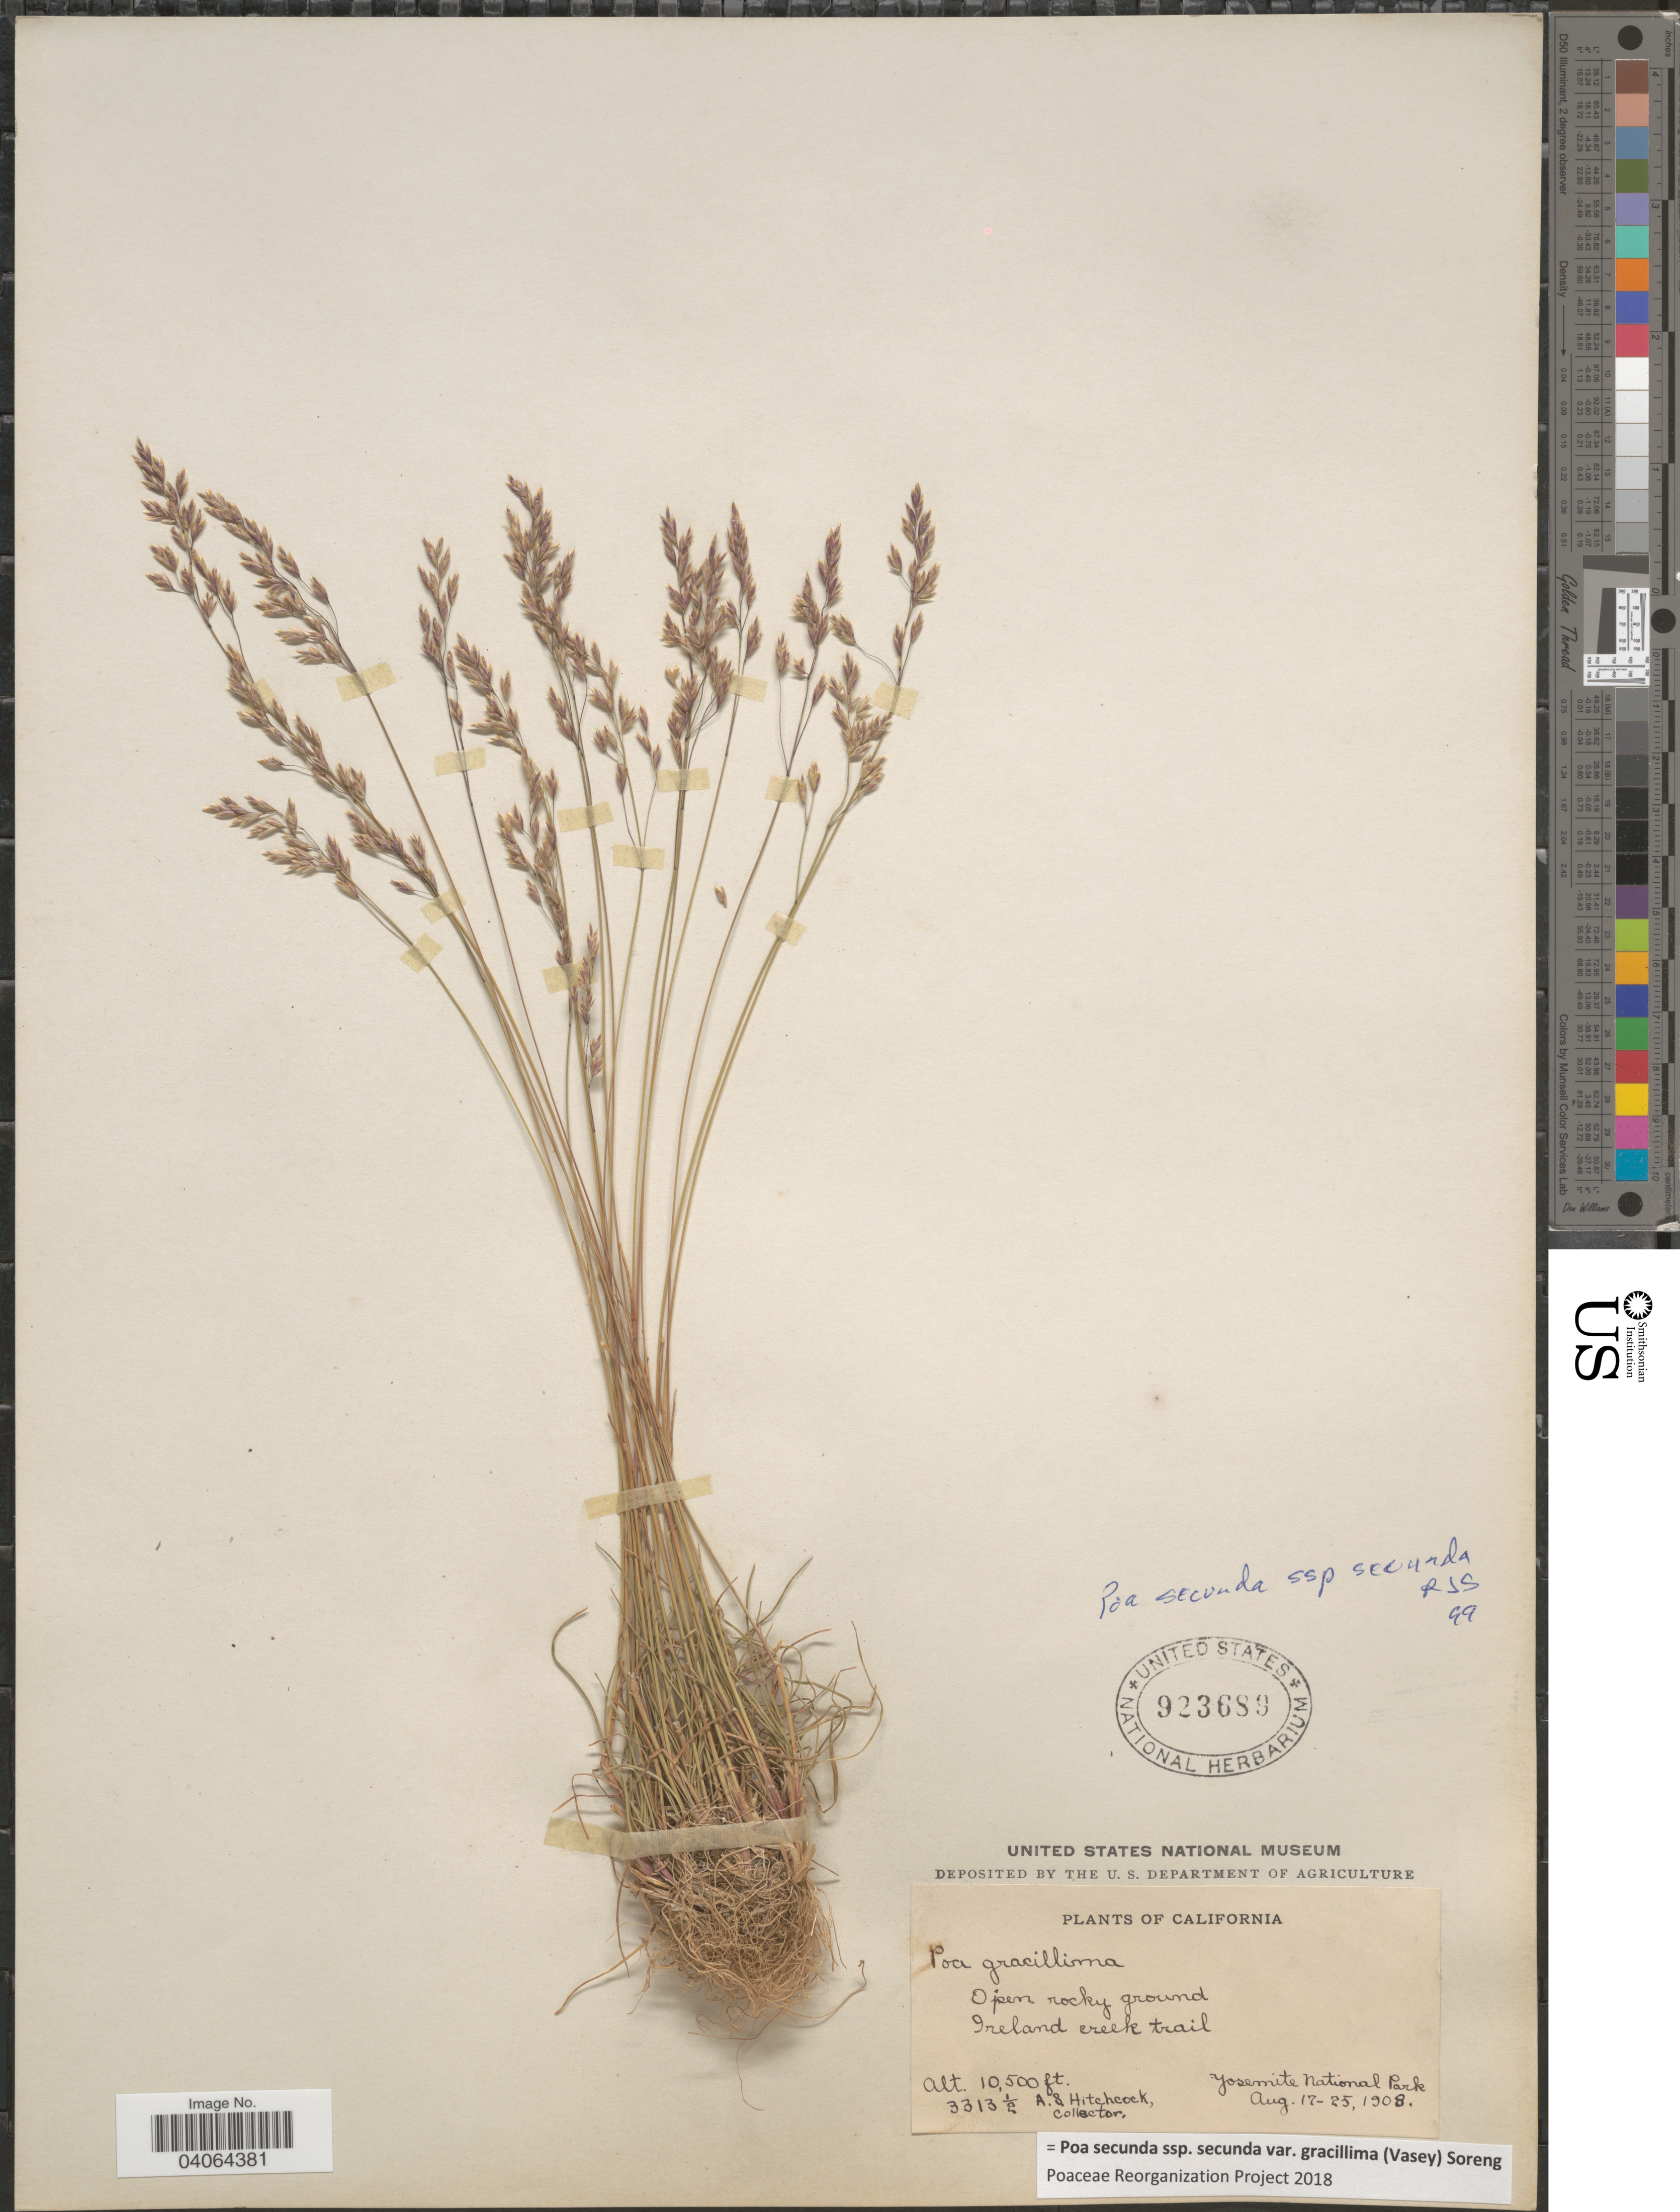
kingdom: Plantae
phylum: Tracheophyta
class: Liliopsida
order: Poales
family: Poaceae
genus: Poa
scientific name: Poa secunda subsp. secunda var. gracillima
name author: (Vasey) Soreng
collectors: A. S. Hitchcock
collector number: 3313½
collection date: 1908-08-17/1908-08-25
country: United States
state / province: California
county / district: Mariposa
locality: Ireland creek trail. Yosemite National Park.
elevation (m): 3200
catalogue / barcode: US 923689